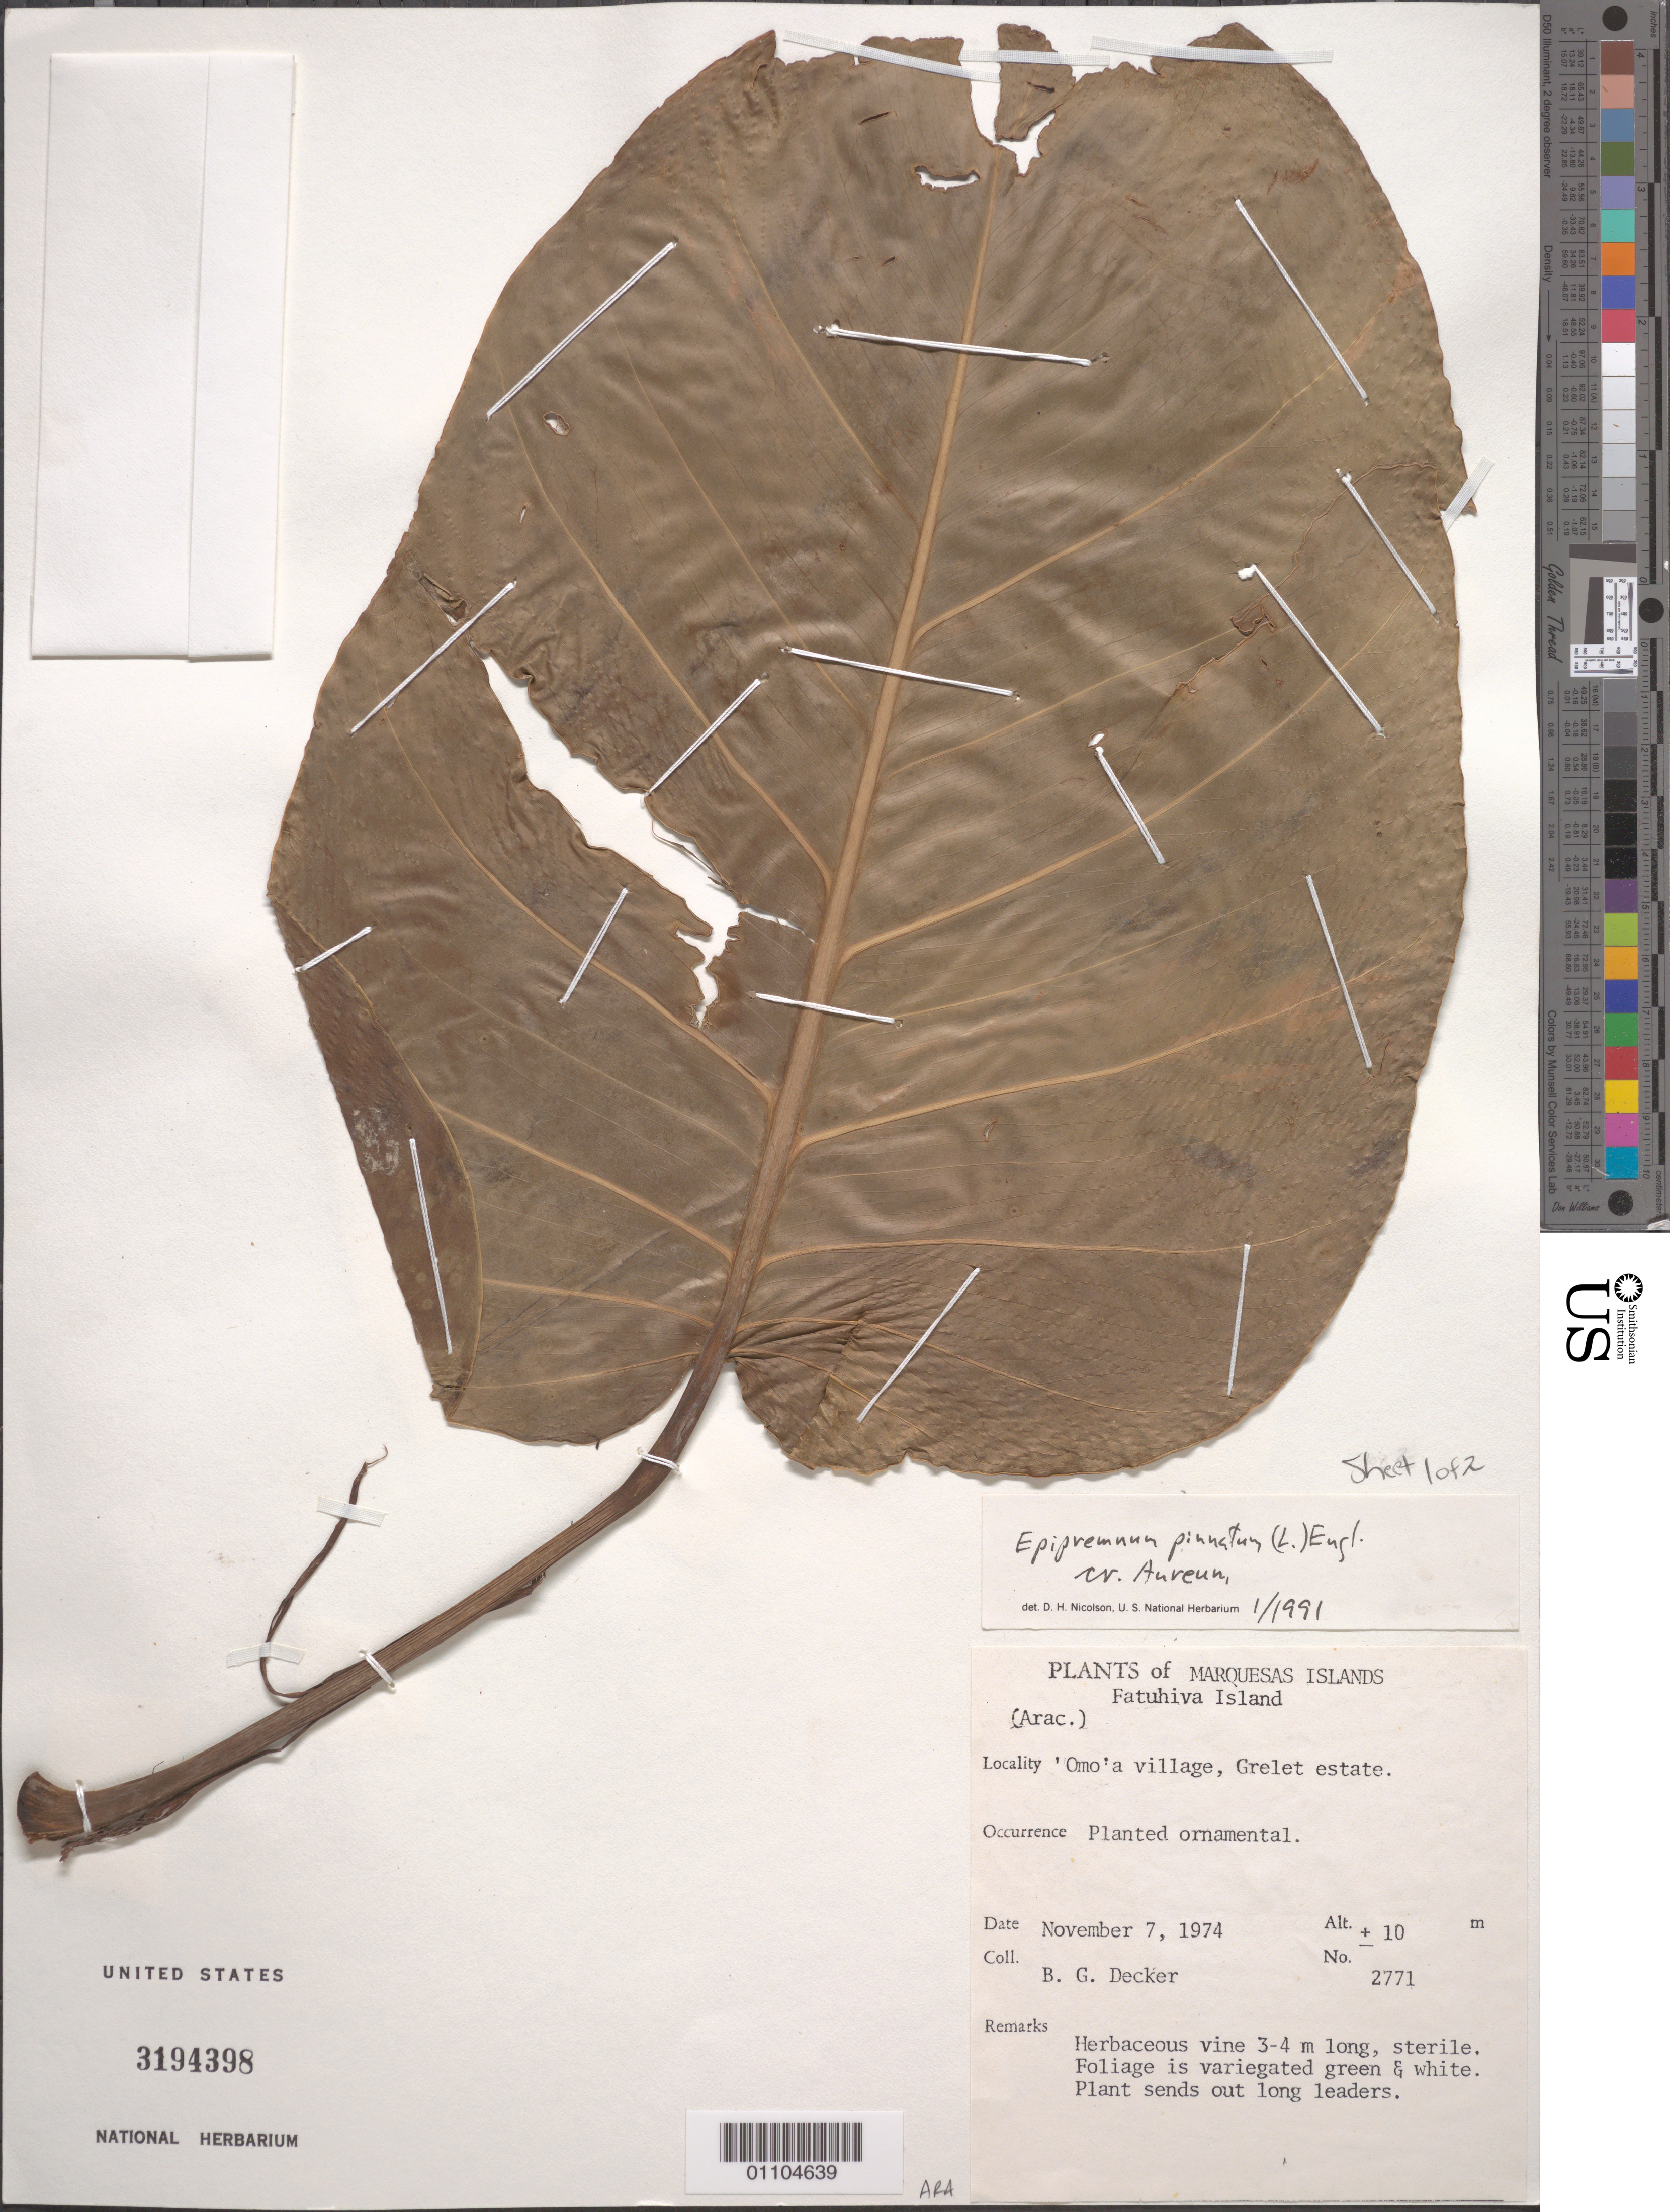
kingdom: Plantae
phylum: Tracheophyta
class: Liliopsida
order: Alismatales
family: Araceae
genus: Epipremnum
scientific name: Epipremnum pinnatum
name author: (L.) Engl.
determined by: Nicholson, D. H., (US), NMNH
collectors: B. G. Decker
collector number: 2771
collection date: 1974-11-07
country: French Polynesia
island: Fatu Hiva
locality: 'Omo'a village, Grelet estate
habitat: Planted ornamental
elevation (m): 10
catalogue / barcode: US 3194398